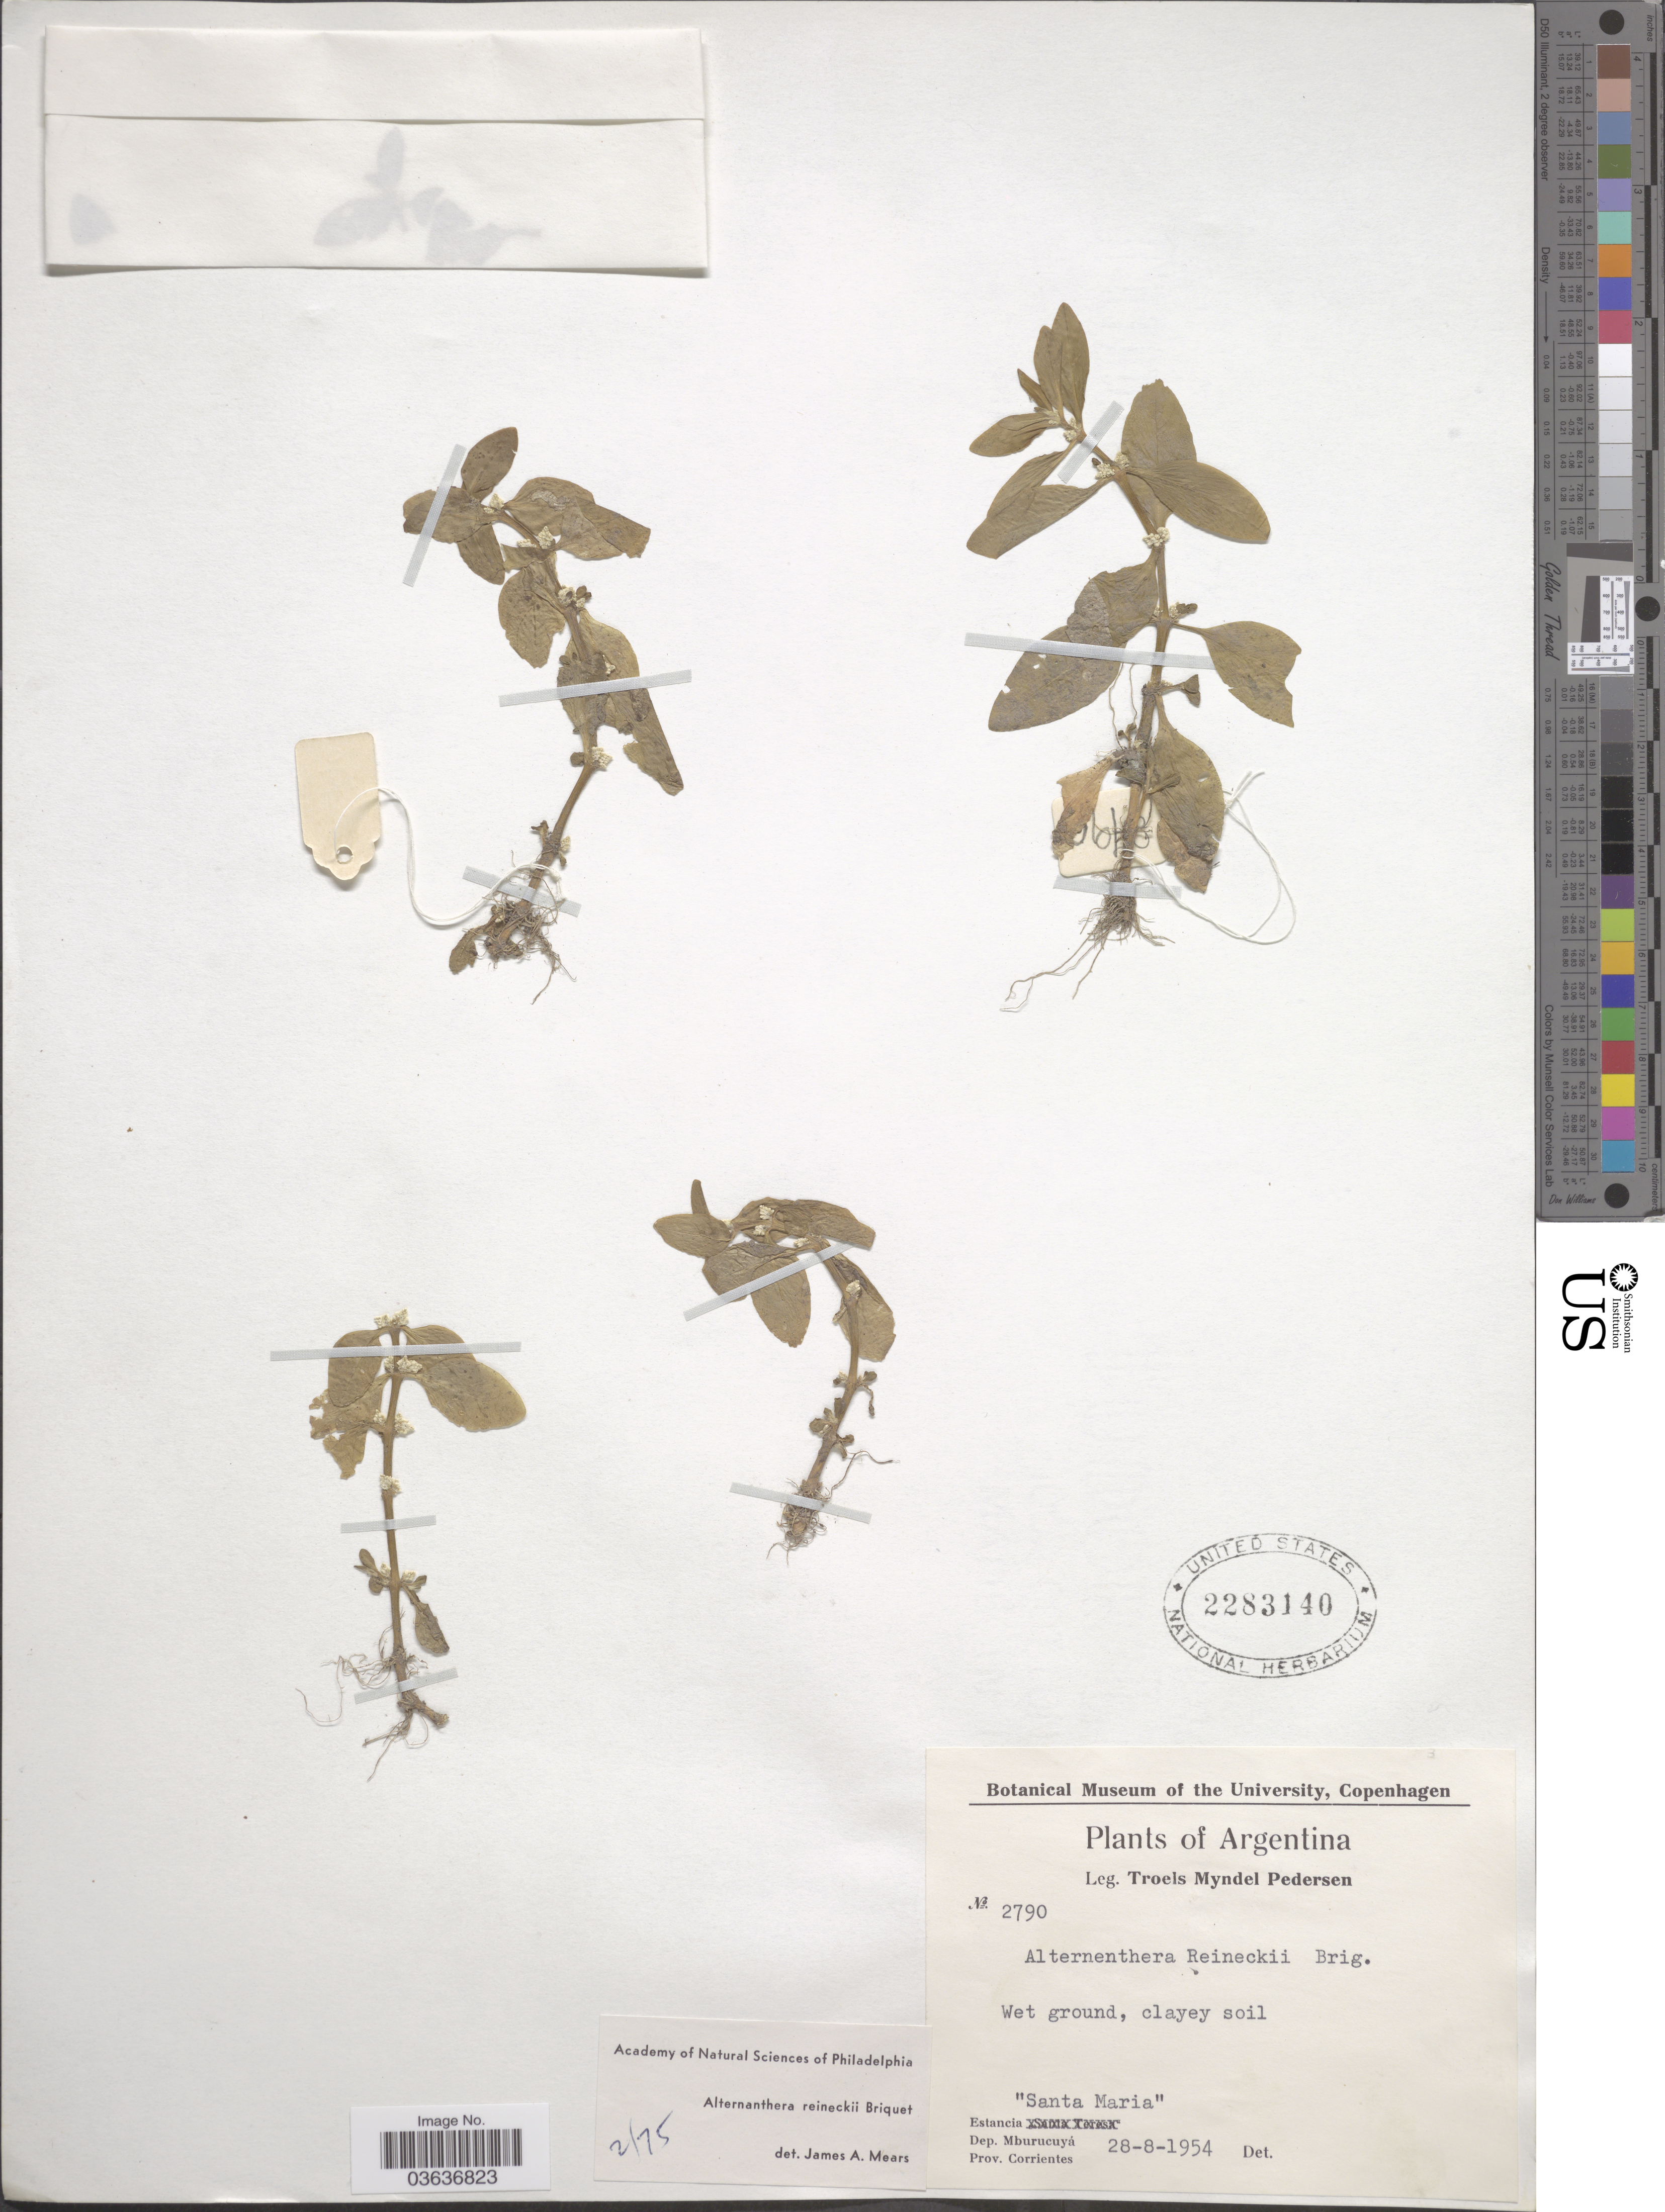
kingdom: Plantae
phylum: Tracheophyta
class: Magnoliopsida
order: Caryophyllales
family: Amaranthaceae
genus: Alternanthera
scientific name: Alternanthera reineckii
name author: Briq.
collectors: T. Pederson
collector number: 2790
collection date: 1954-08-28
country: Argentina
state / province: Corrientes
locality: Santa Maria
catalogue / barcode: US 2283140